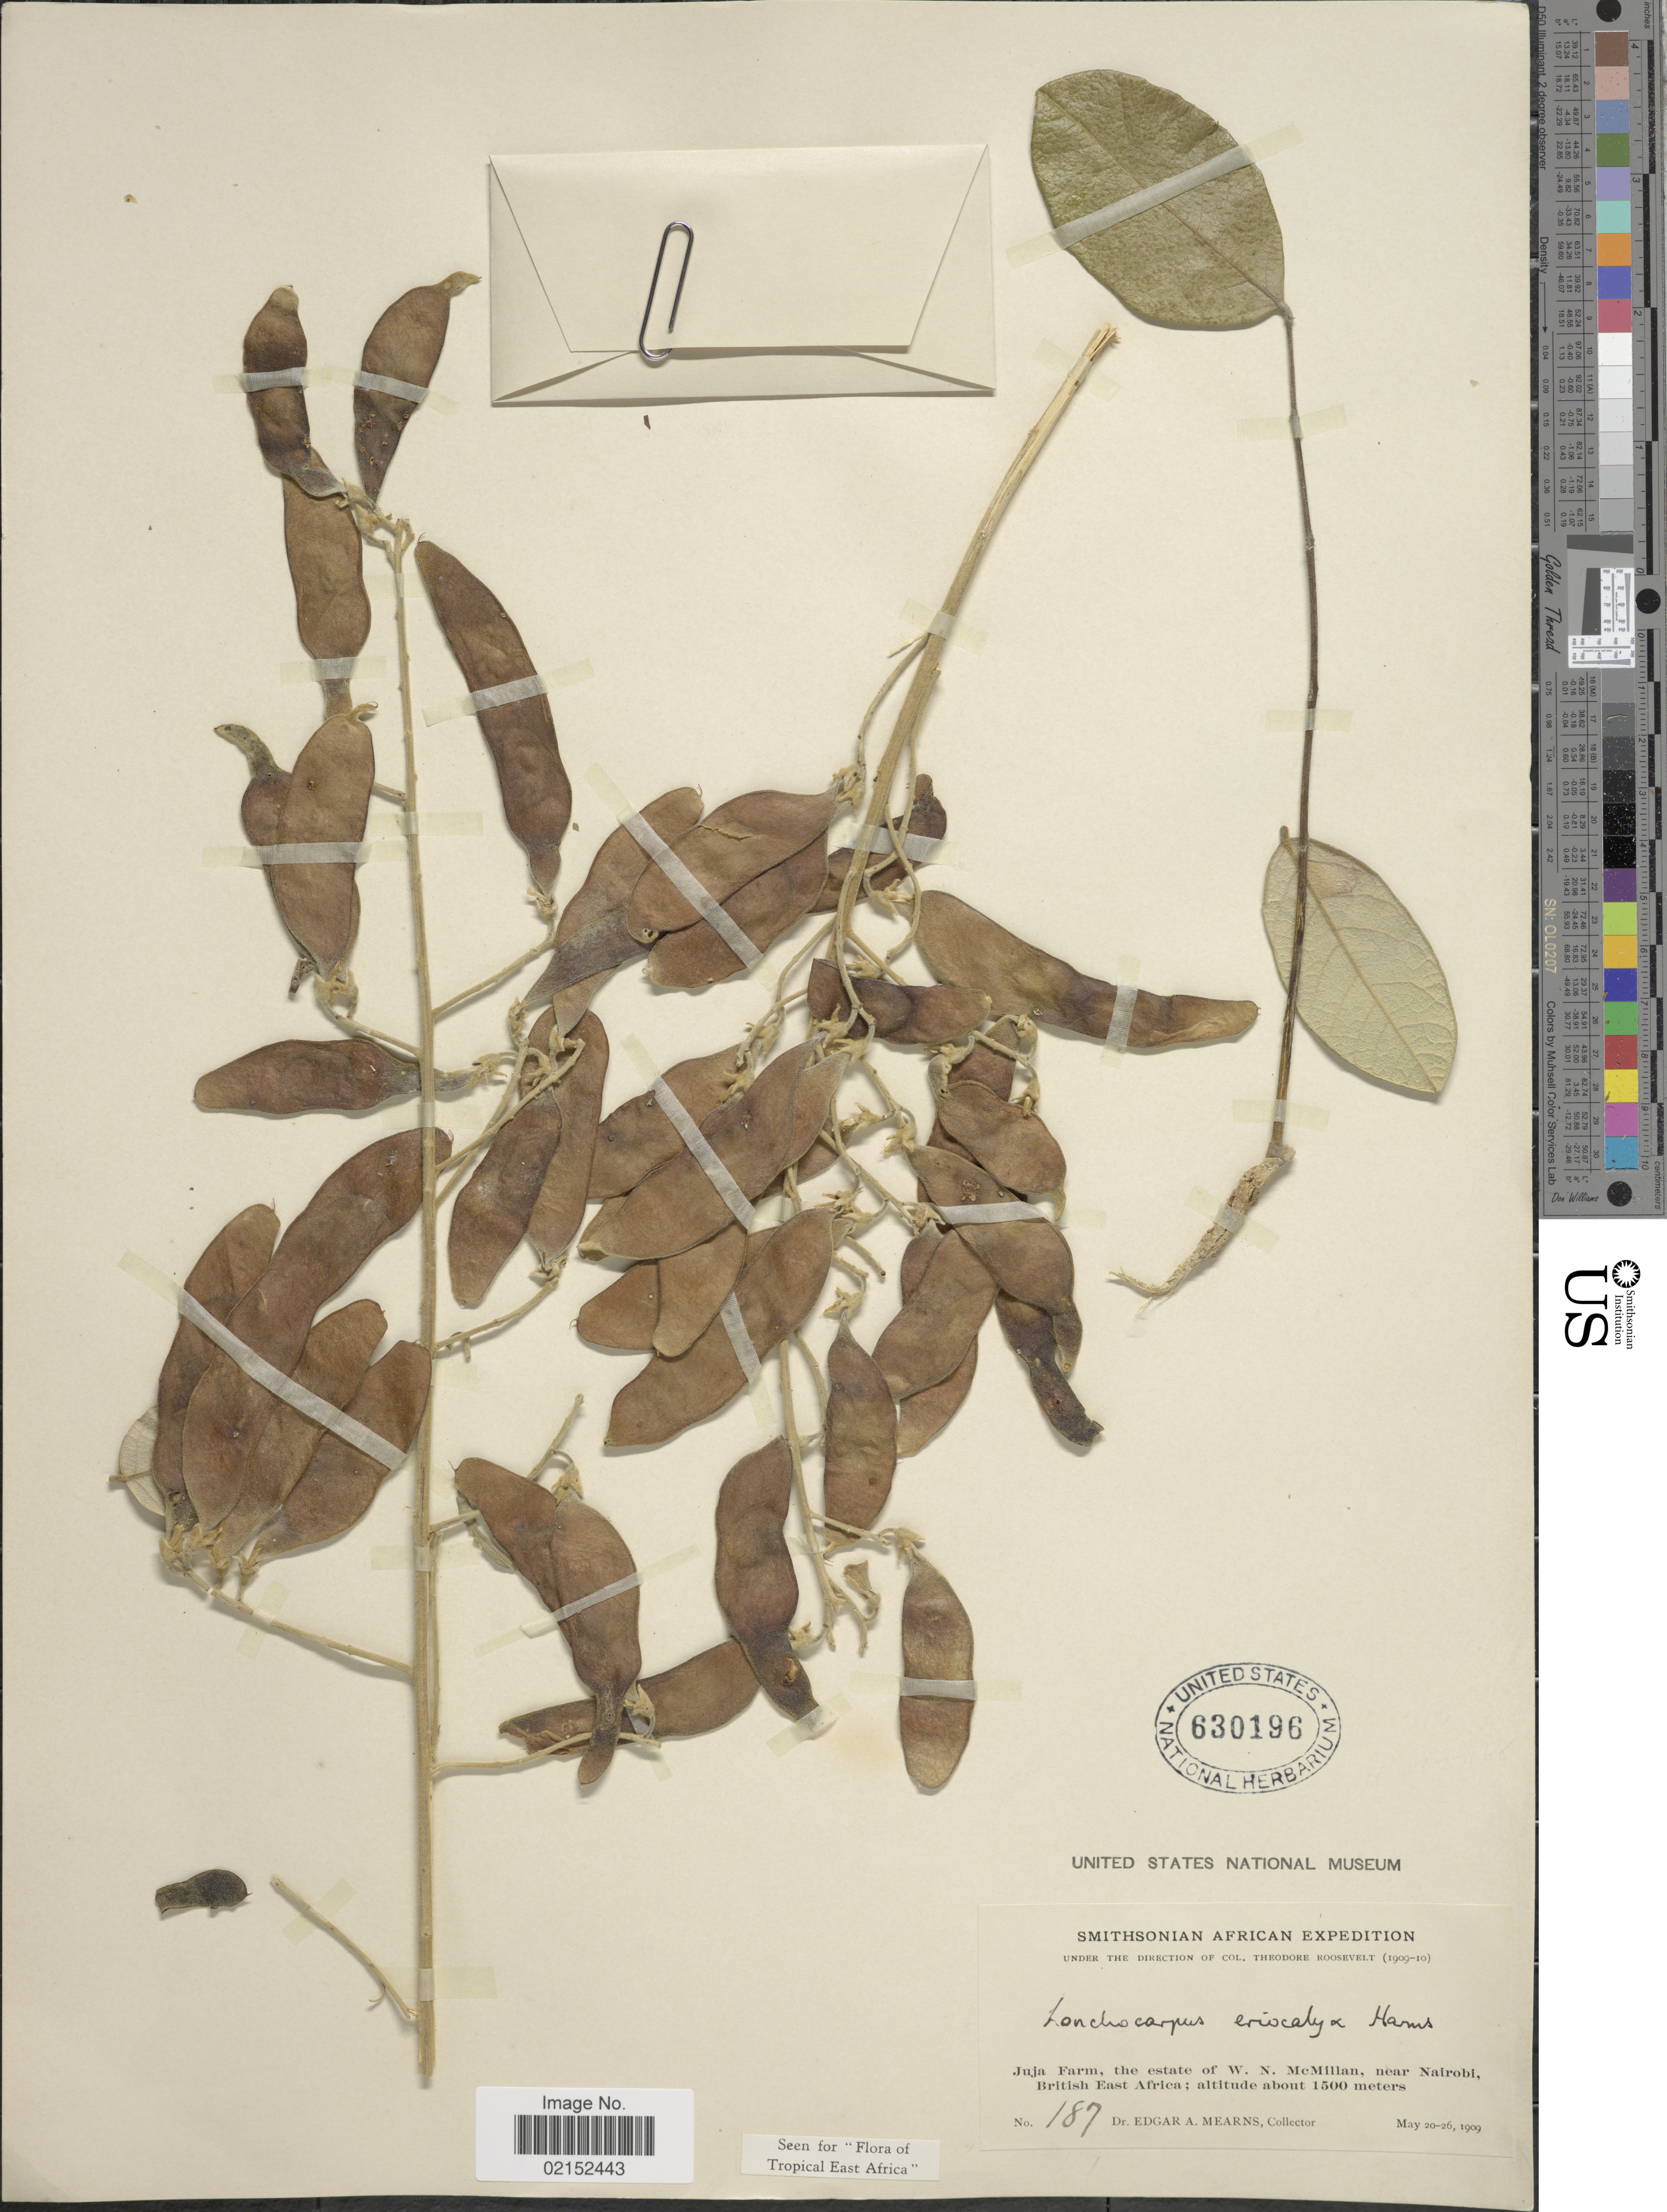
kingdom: Plantae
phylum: Tracheophyta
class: Magnoliopsida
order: Fabales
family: Fabaceae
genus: Lonchocarpus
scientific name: Lonchocarpus eriocalyx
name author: Harms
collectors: E. A. Mearns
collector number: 187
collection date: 1909-05-20/1909-05-26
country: Kenya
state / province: Nairobi Area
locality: Juja Farm, the estate of W.N. McMillan, near Nairobi, British East Africa.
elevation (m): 1500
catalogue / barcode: US 630196